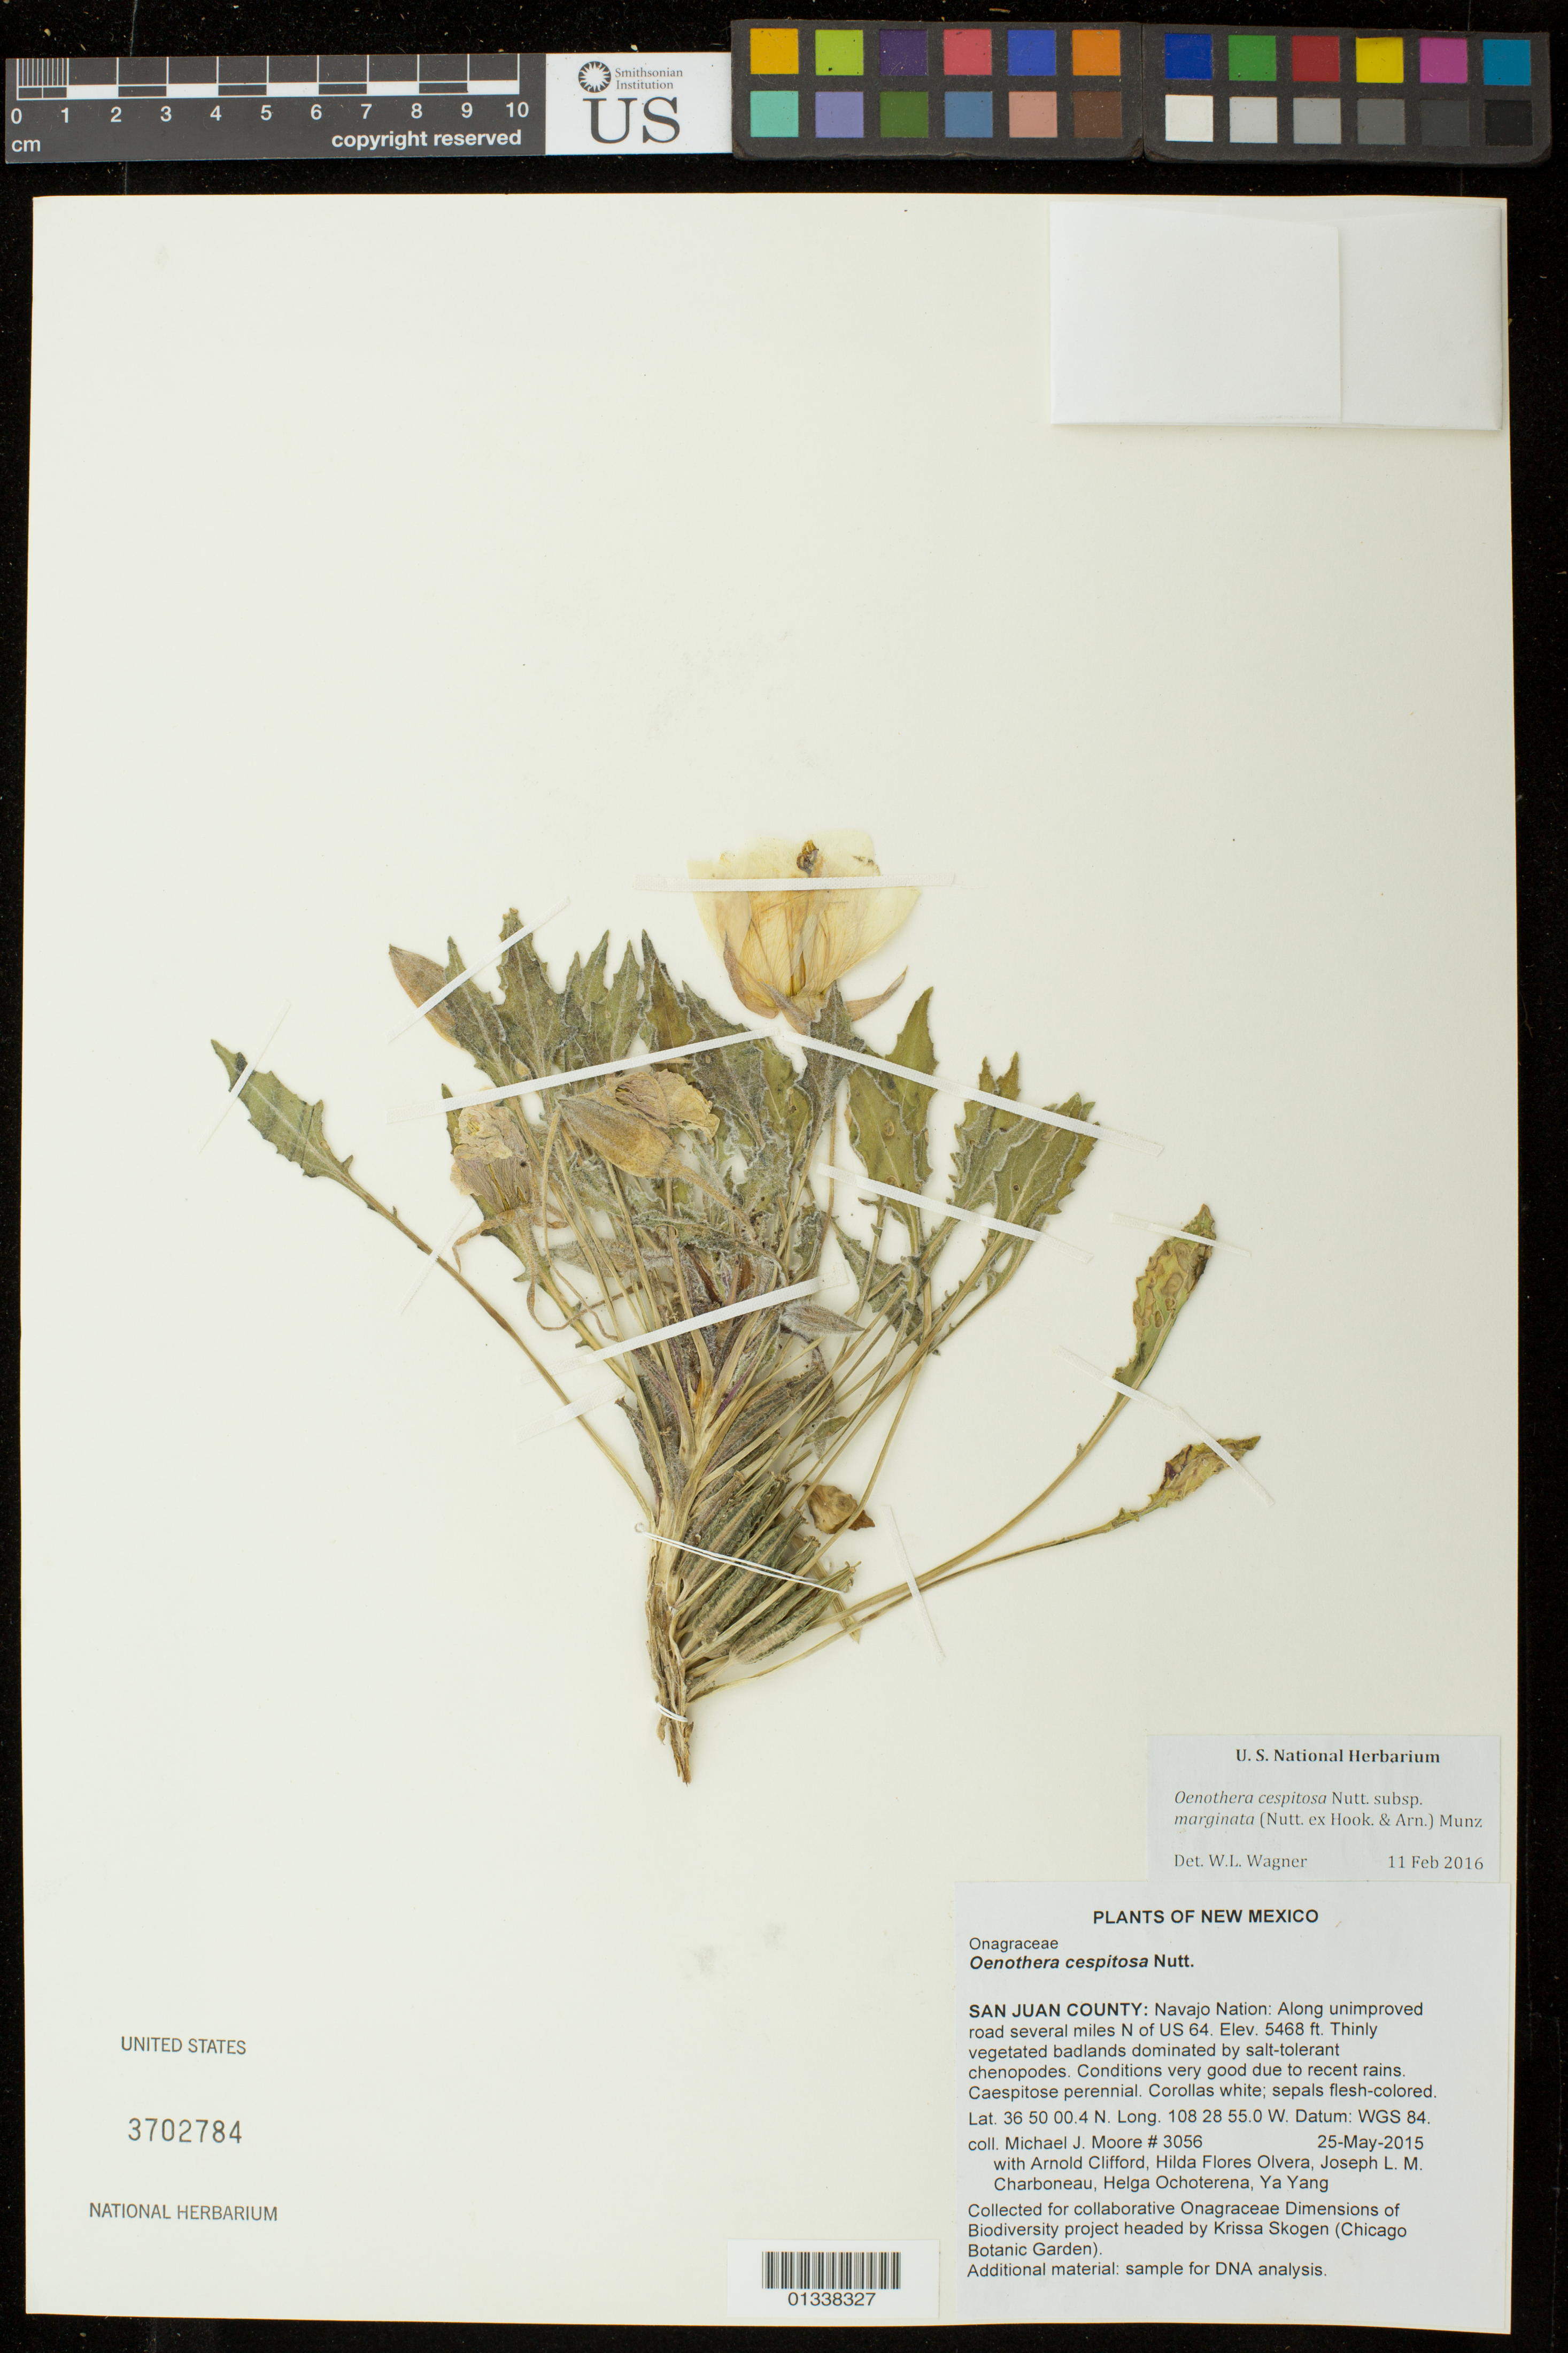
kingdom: Plantae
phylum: Tracheophyta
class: Magnoliopsida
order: Myrtales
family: Onagraceae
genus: Oenothera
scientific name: Oenothera cespitosa subsp. marginata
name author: (Nutt. ex Hook. & Arn.) Munz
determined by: Wagner, W. L., (BOT), Smithsonian Institution - National Museum of Natural History (UNITED STATES)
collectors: M. J. Moore, A. Clifford, H. Flores Olvera, J. L. M. Charboneau, H. Ochoterena-B. & Y. Yang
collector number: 3056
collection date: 2015-05-25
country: United States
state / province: New Mexico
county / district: San Juan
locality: Navajo Nation: Along unimproved road several miles N of US 64.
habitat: Thinly vegetated badlands dominated by salt-tolerant chenopodes. Conditions very good due to recent rains.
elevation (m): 1667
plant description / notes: Collected for collaborative Onagraceae Dimensions of Biodiversity project headed by Krissa Skogen (Chicago Botanic Garden).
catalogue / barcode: US 3702784